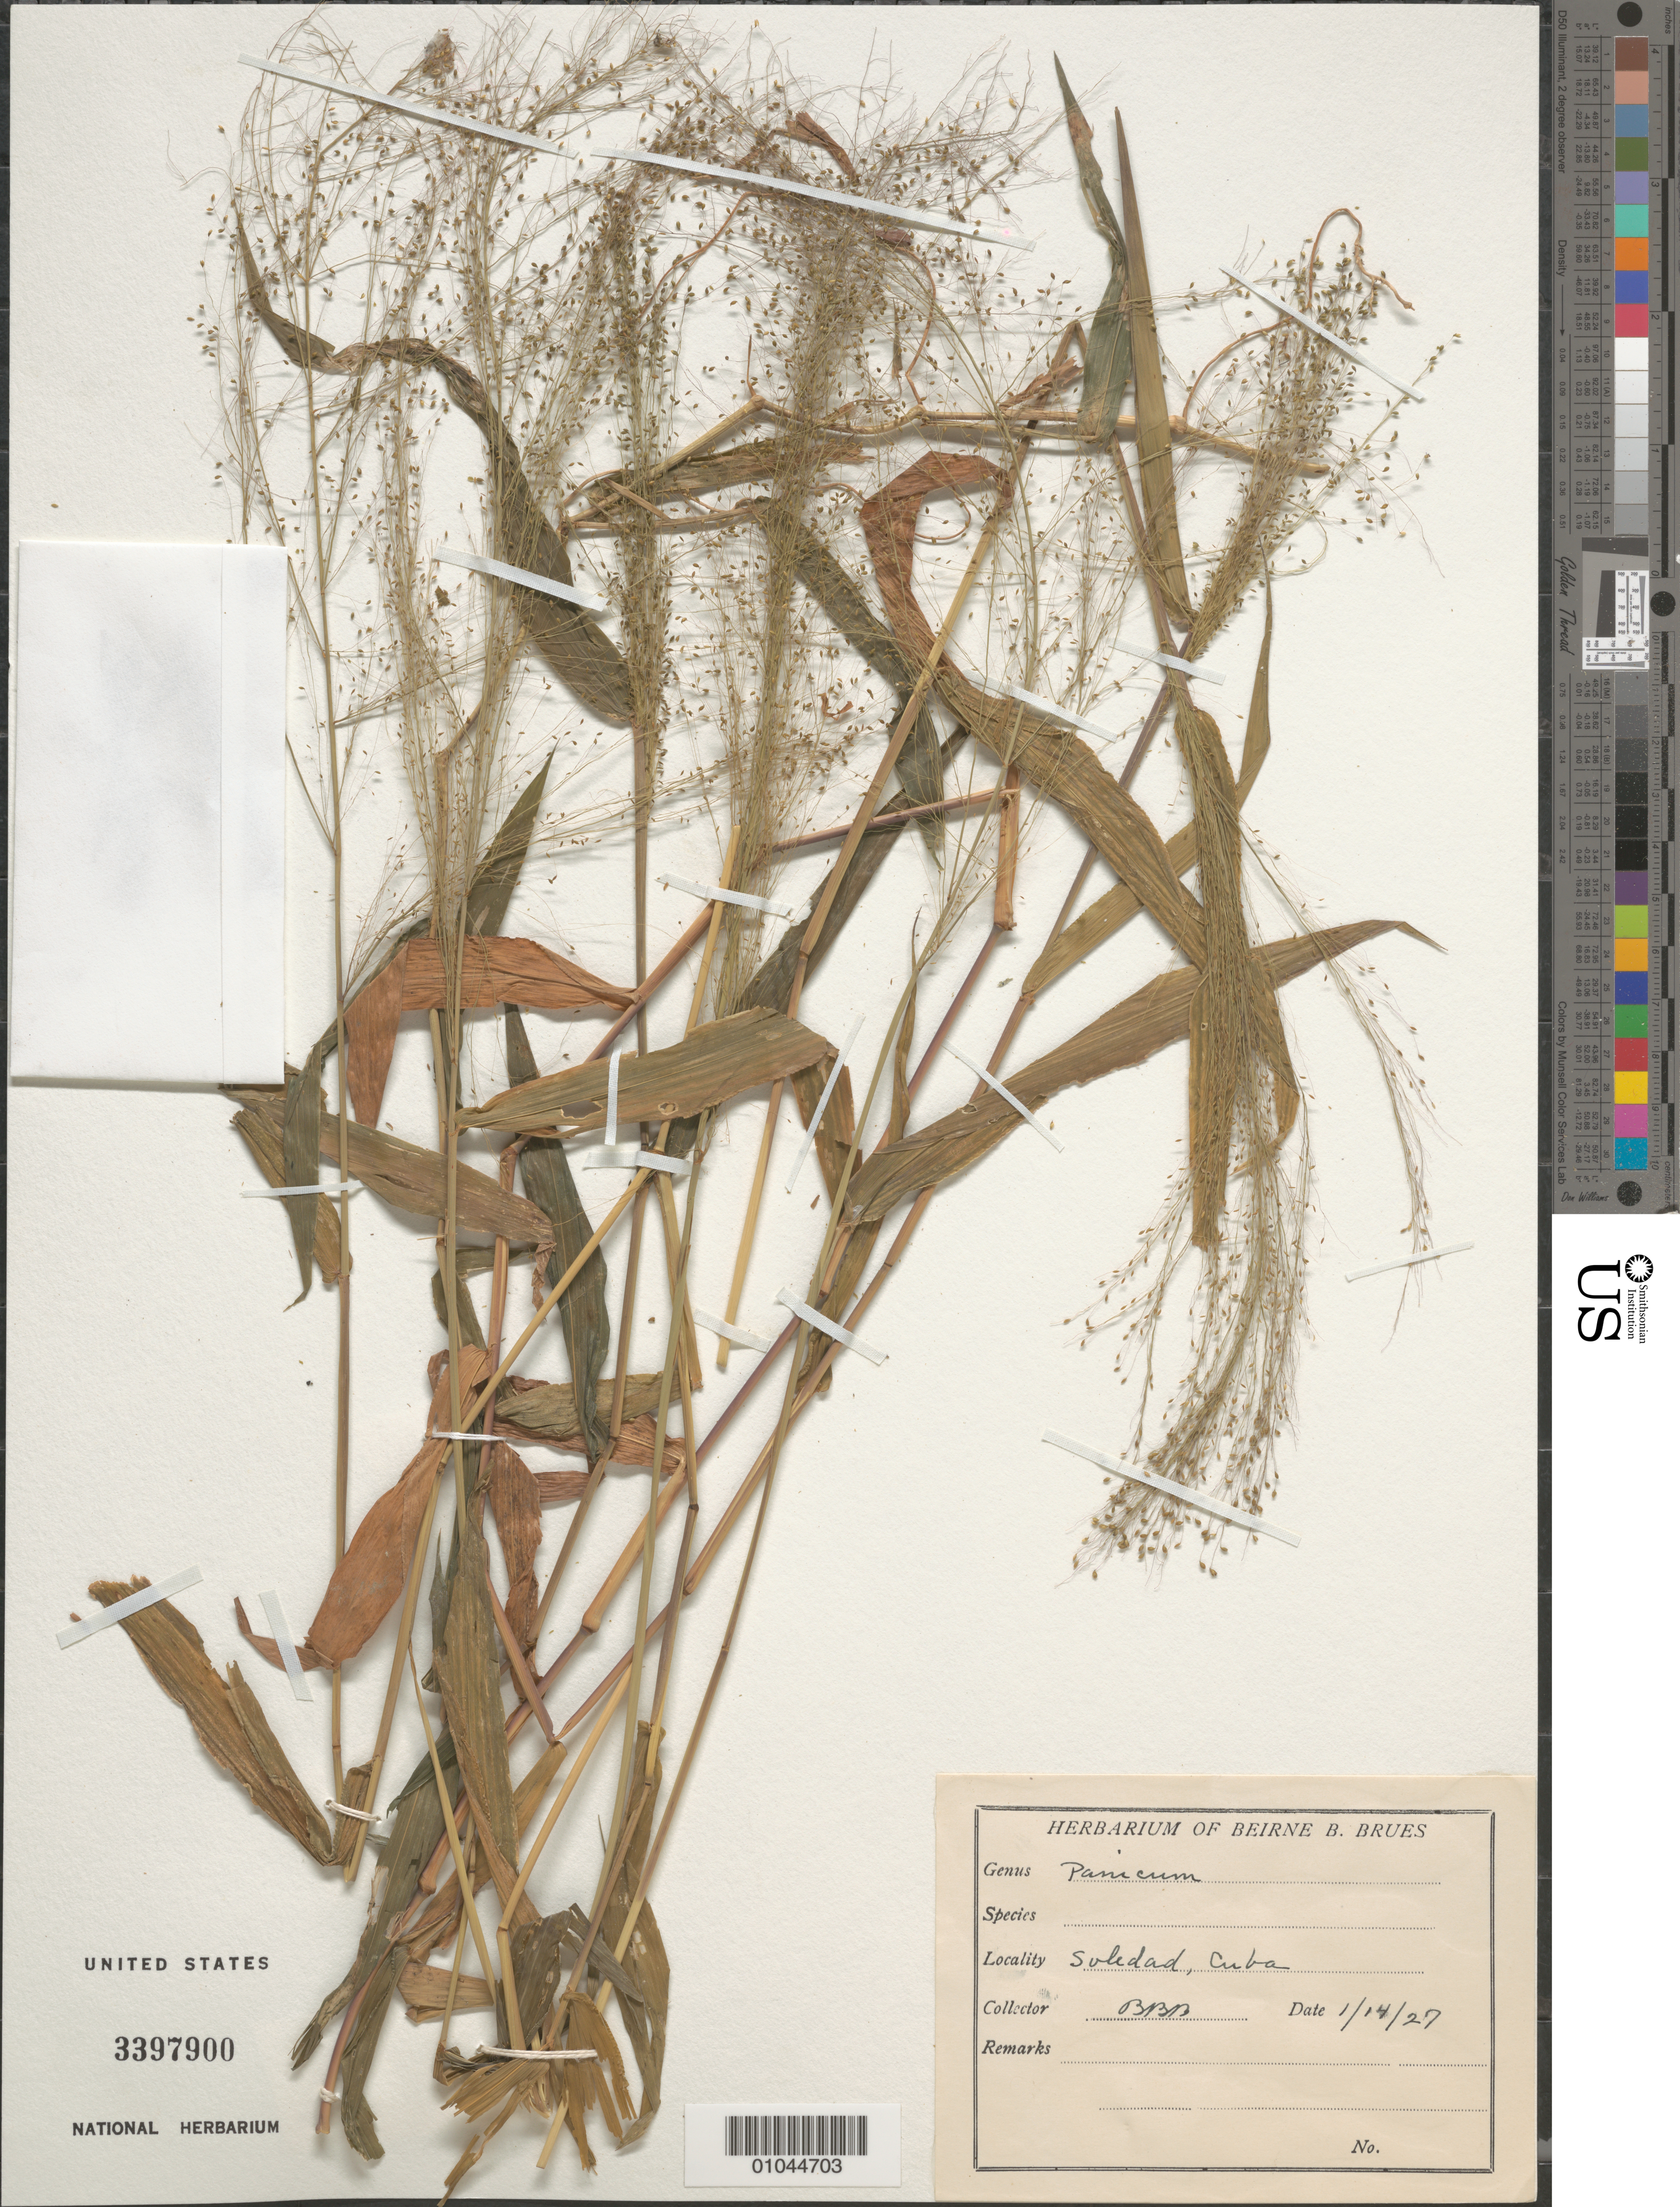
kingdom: Plantae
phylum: Tracheophyta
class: Liliopsida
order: Poales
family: Poaceae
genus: Panicum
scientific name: Panicum sp.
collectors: B. Brues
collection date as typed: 14 Jan 1927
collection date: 1927-01-14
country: Cuba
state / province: Cienfuegos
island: Cuba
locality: Soledad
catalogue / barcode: US 3397900